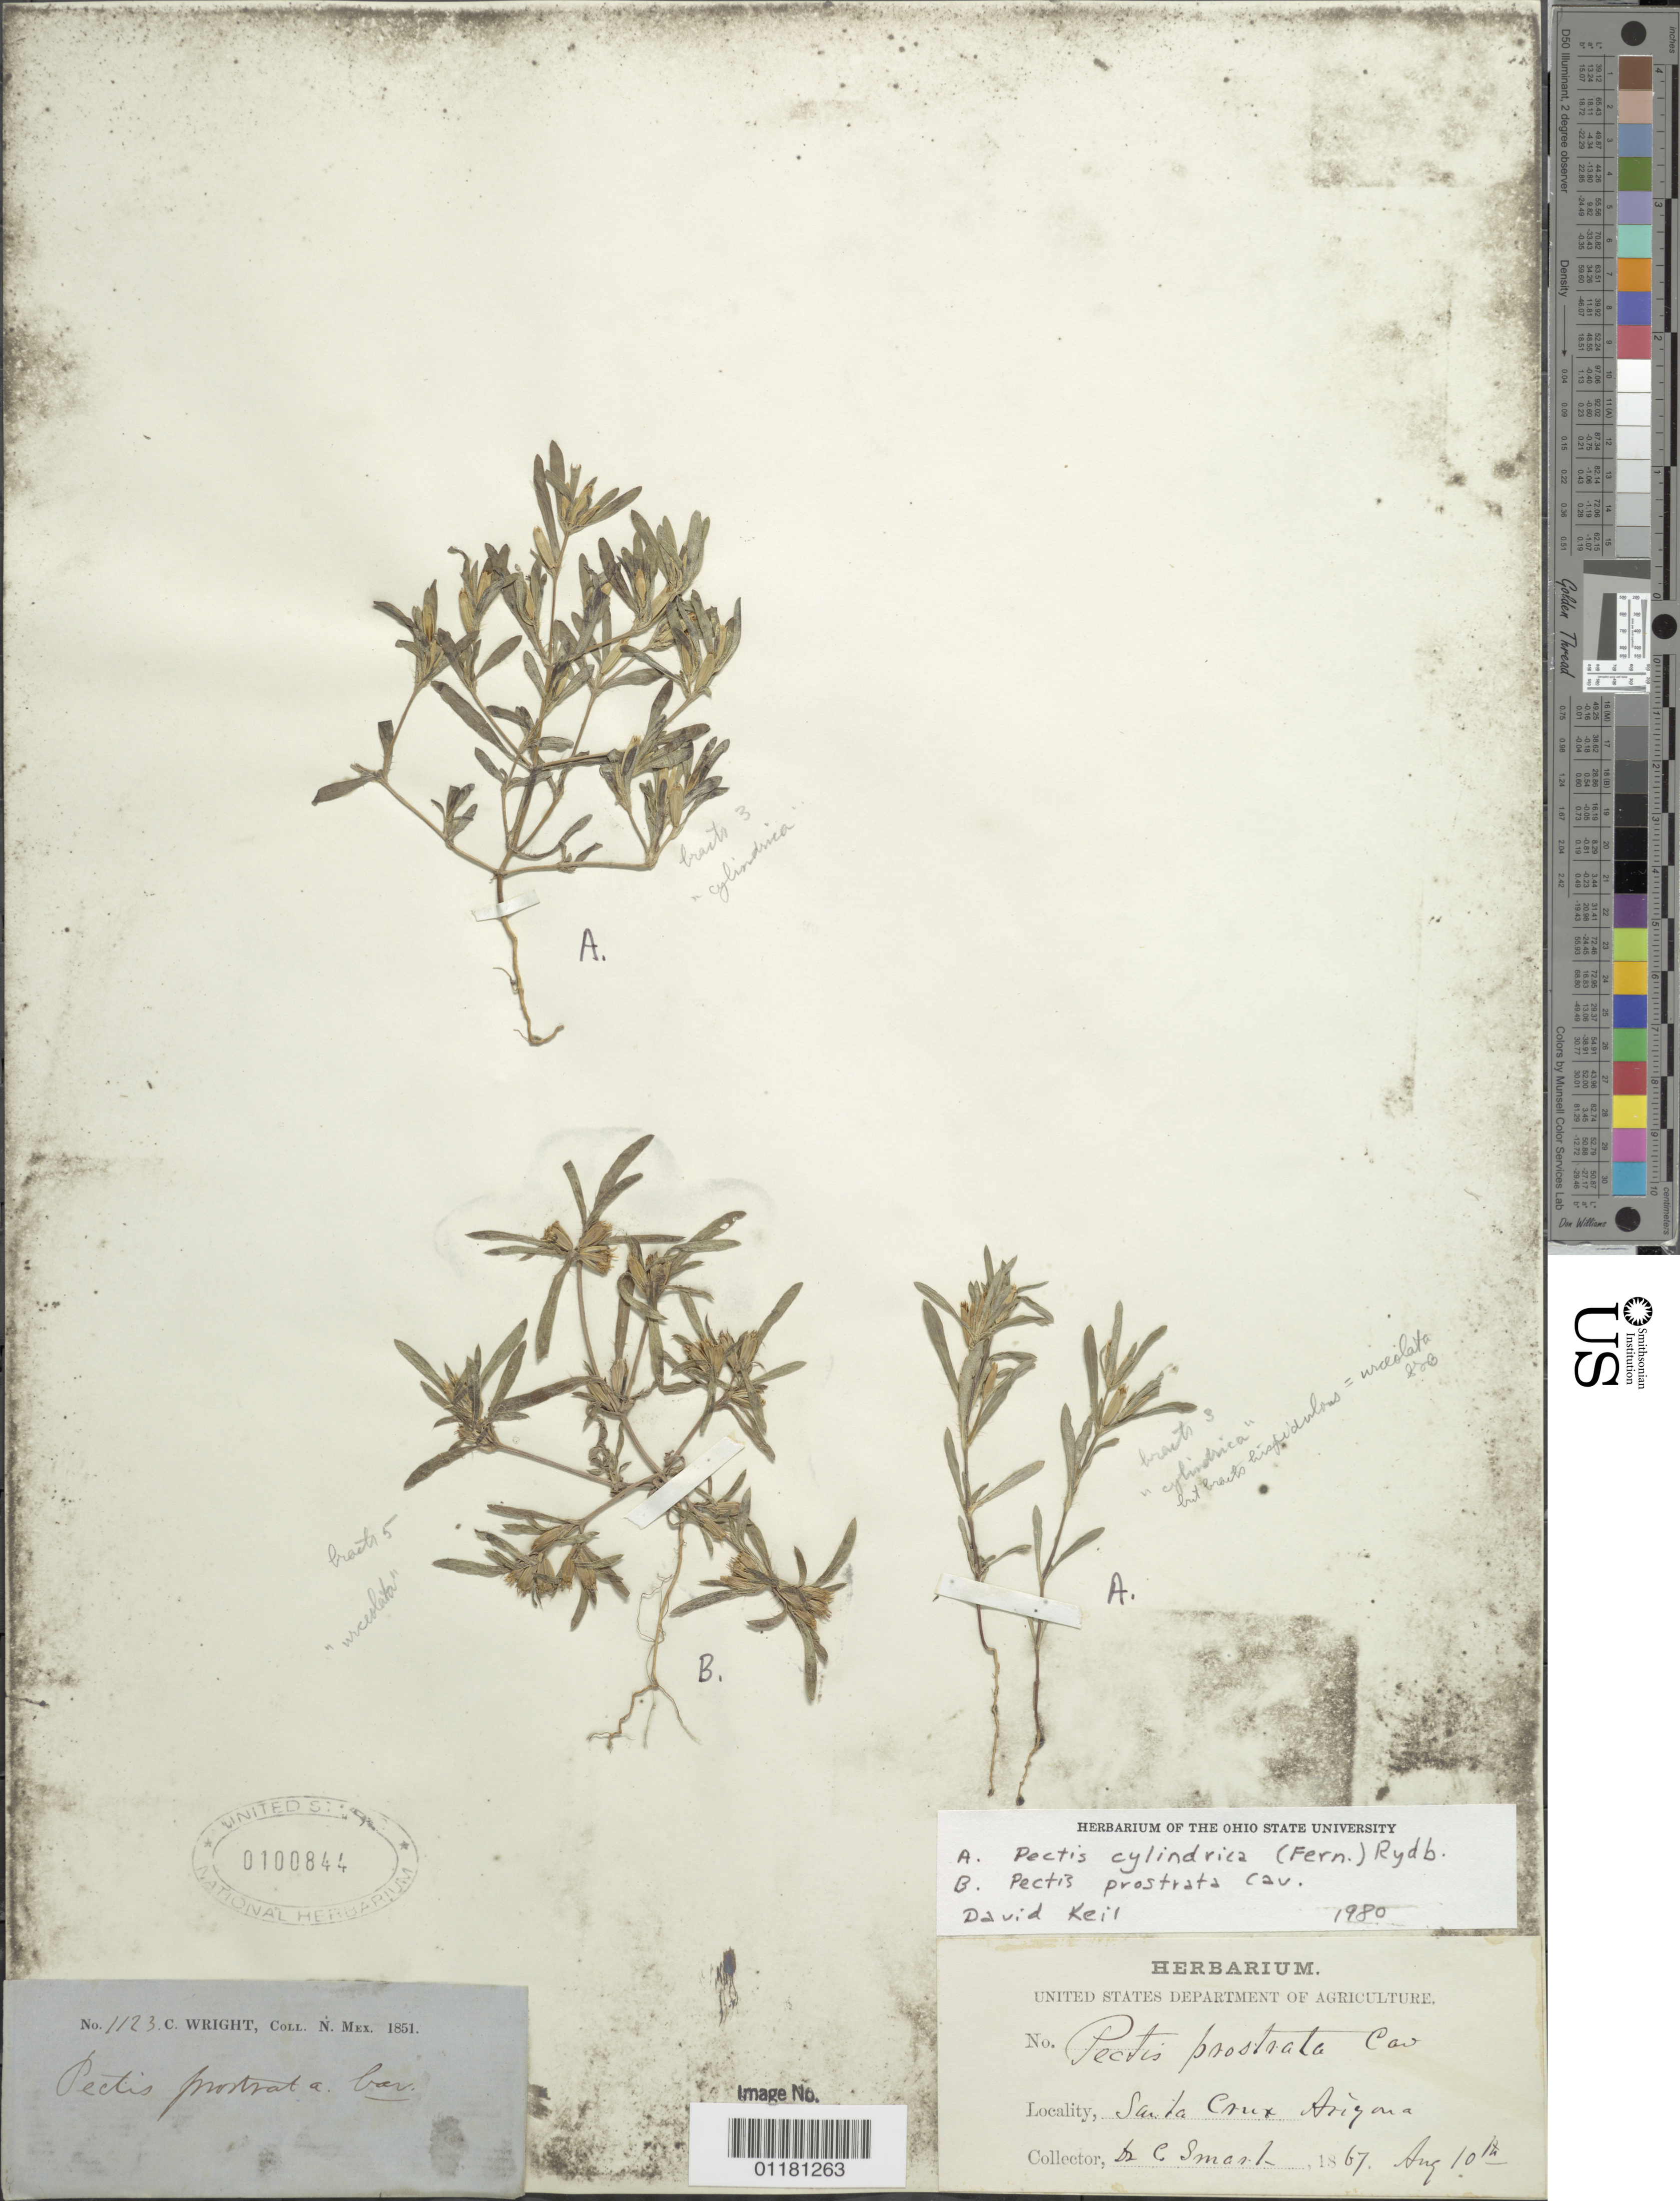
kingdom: Plantae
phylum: Tracheophyta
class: Magnoliopsida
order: Asterales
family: Asteraceae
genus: Pectis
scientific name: Pectis cylindrica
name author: (Fernald) Rydb.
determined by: Keil, D. J.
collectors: C. Wright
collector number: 1123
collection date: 1851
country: United States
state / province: New Mexico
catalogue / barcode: US 100844